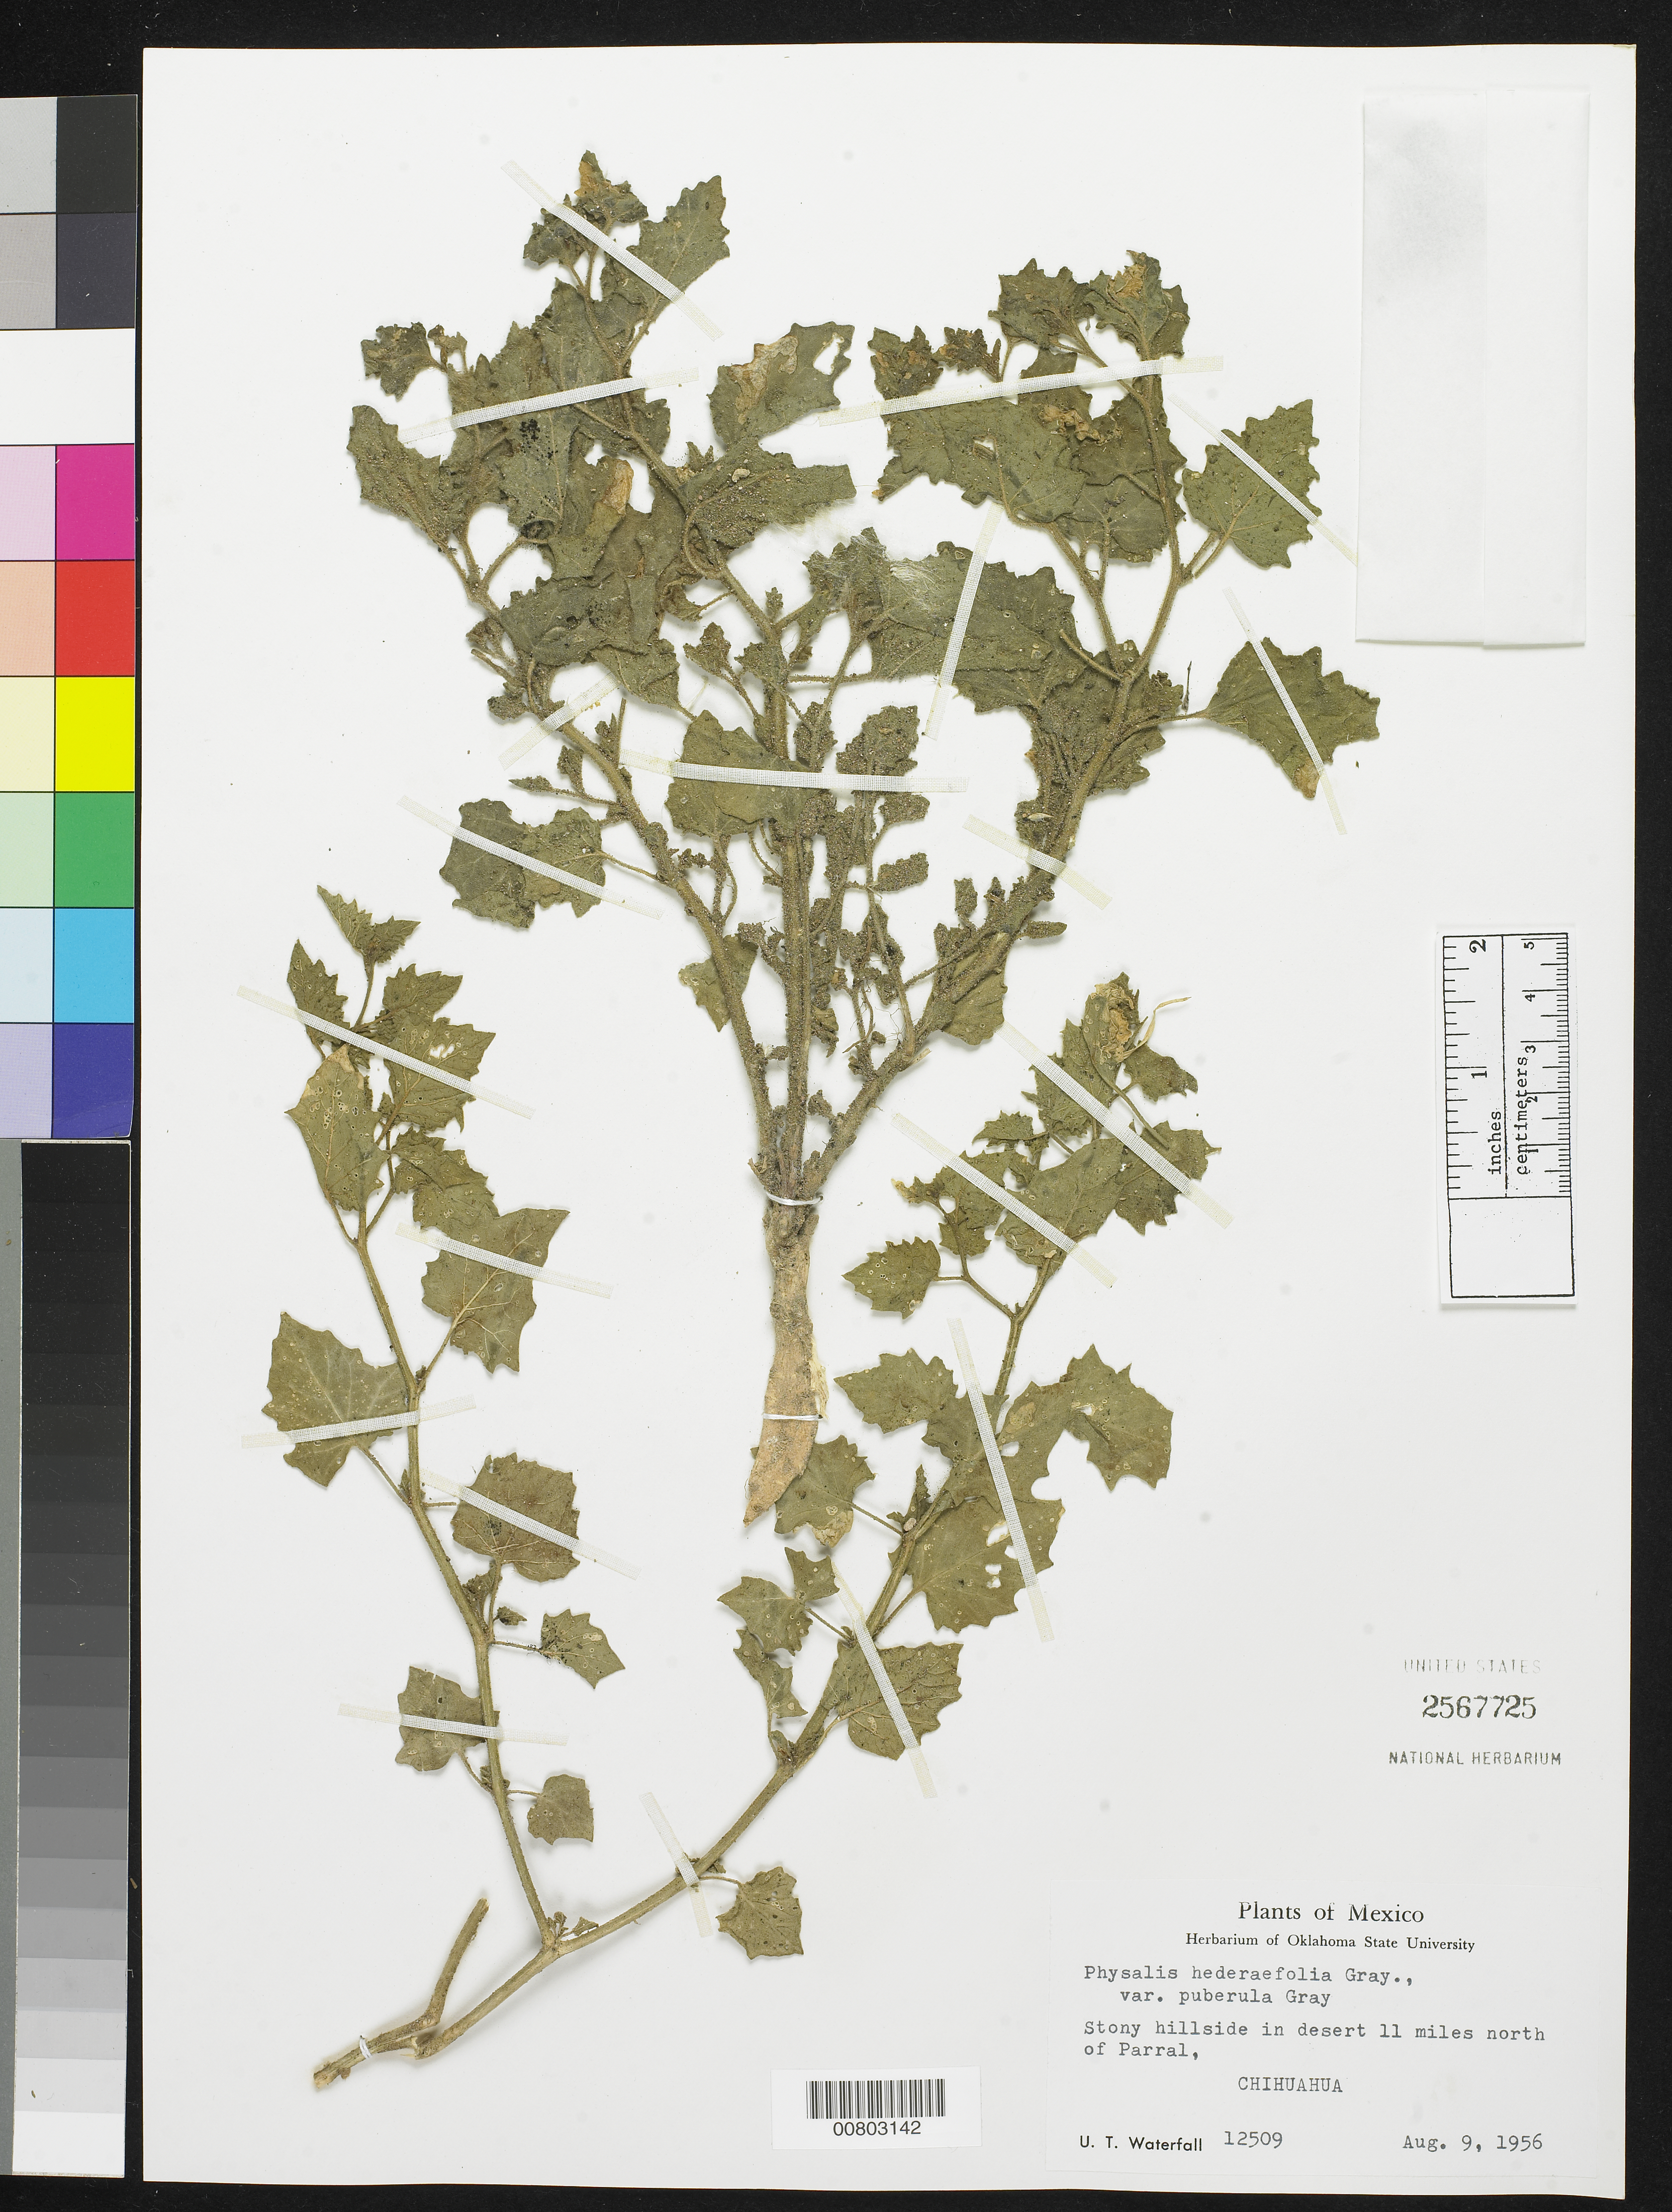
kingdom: Plantae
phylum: Tracheophyta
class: Magnoliopsida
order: Solanales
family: Solanaceae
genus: Physalis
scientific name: Physalis hederifolia var. puberula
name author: A. Gray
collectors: U. T. Waterfall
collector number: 12509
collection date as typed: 09 Aug 1956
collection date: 1956-08-09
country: Mexico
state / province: Chihuahua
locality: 11 miles north of Parral, Chihuahua.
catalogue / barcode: US 2567725